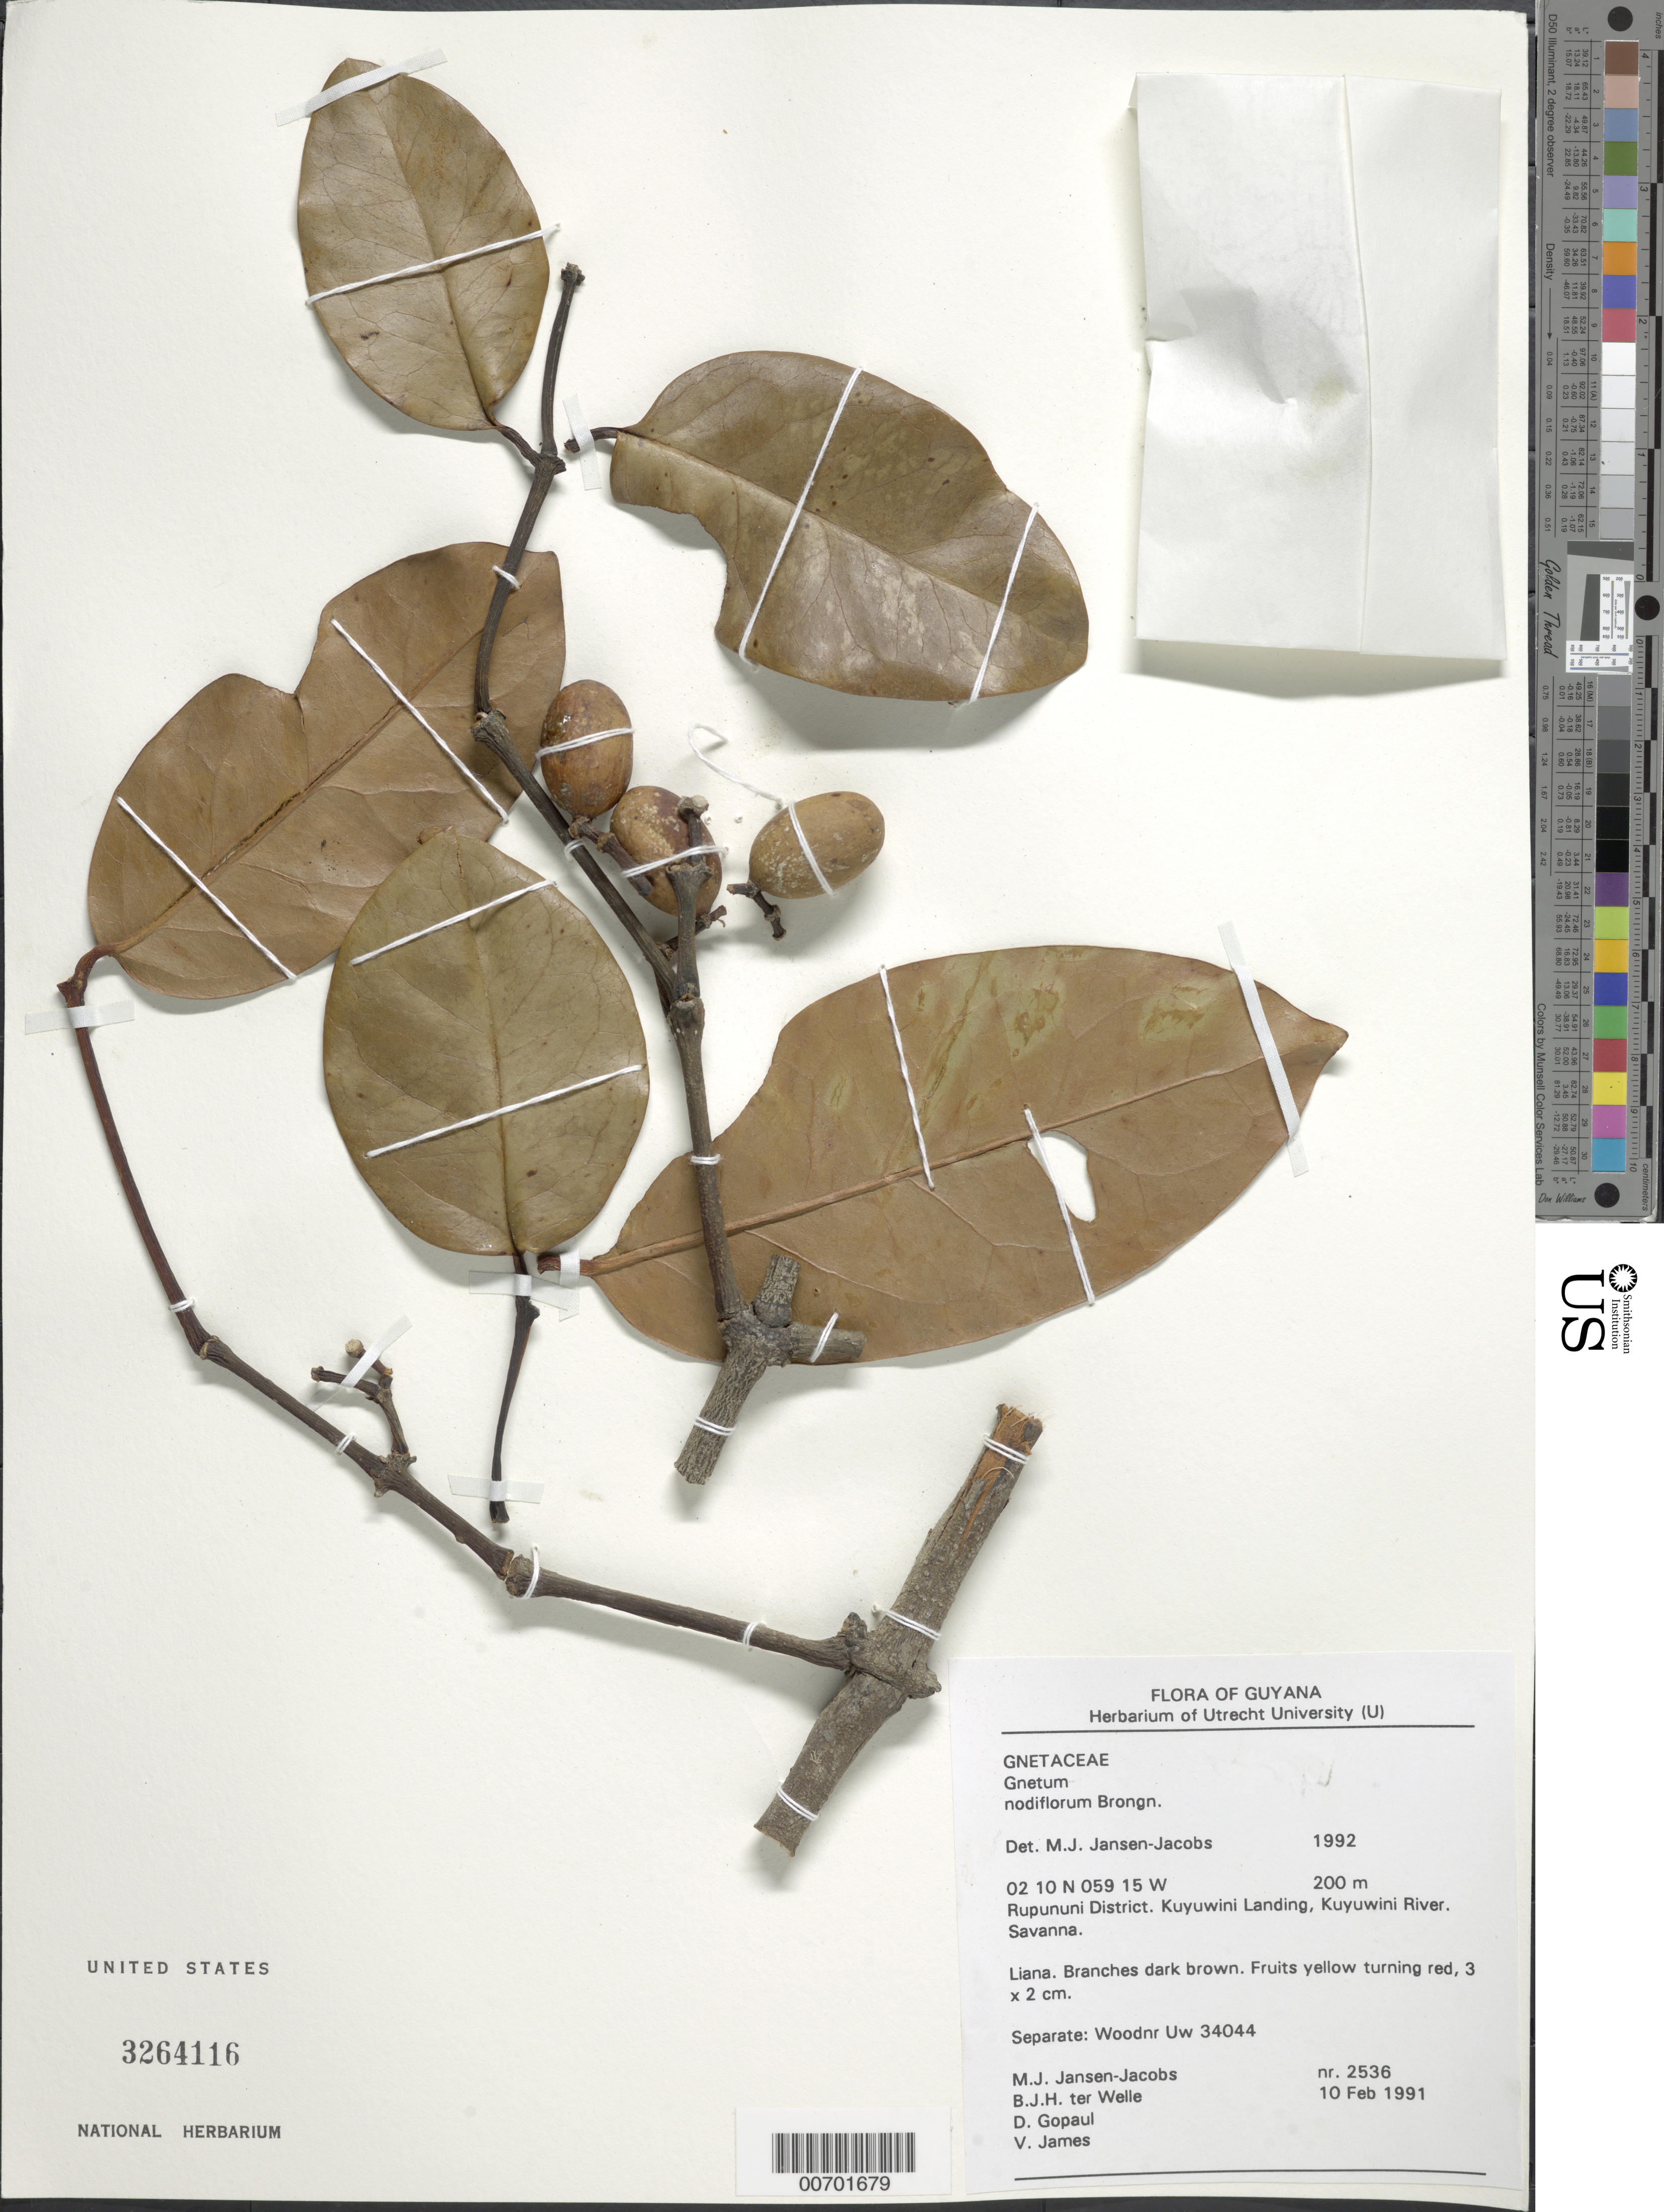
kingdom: Plantae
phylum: Tracheophyta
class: Gnetopsida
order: Gnetales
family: Gnetaceae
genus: Gnetum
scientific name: Gnetum nodiflorum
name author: Brongn.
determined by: Jansen-Jacobs, M. J., (U), Nationaal Herbarium Nederland, Utrecht University branch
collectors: M. J. Jansen-Jacobs, B. Welle, D. Gopaul & V. James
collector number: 2536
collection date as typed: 10-Feb-91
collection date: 1991-02-10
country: Guyana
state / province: U. Takutu-U. Essequibo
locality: Kuyuwini Landing, Kuyuwini River, Rupununi District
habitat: Savanna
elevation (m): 200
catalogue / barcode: US 3264116